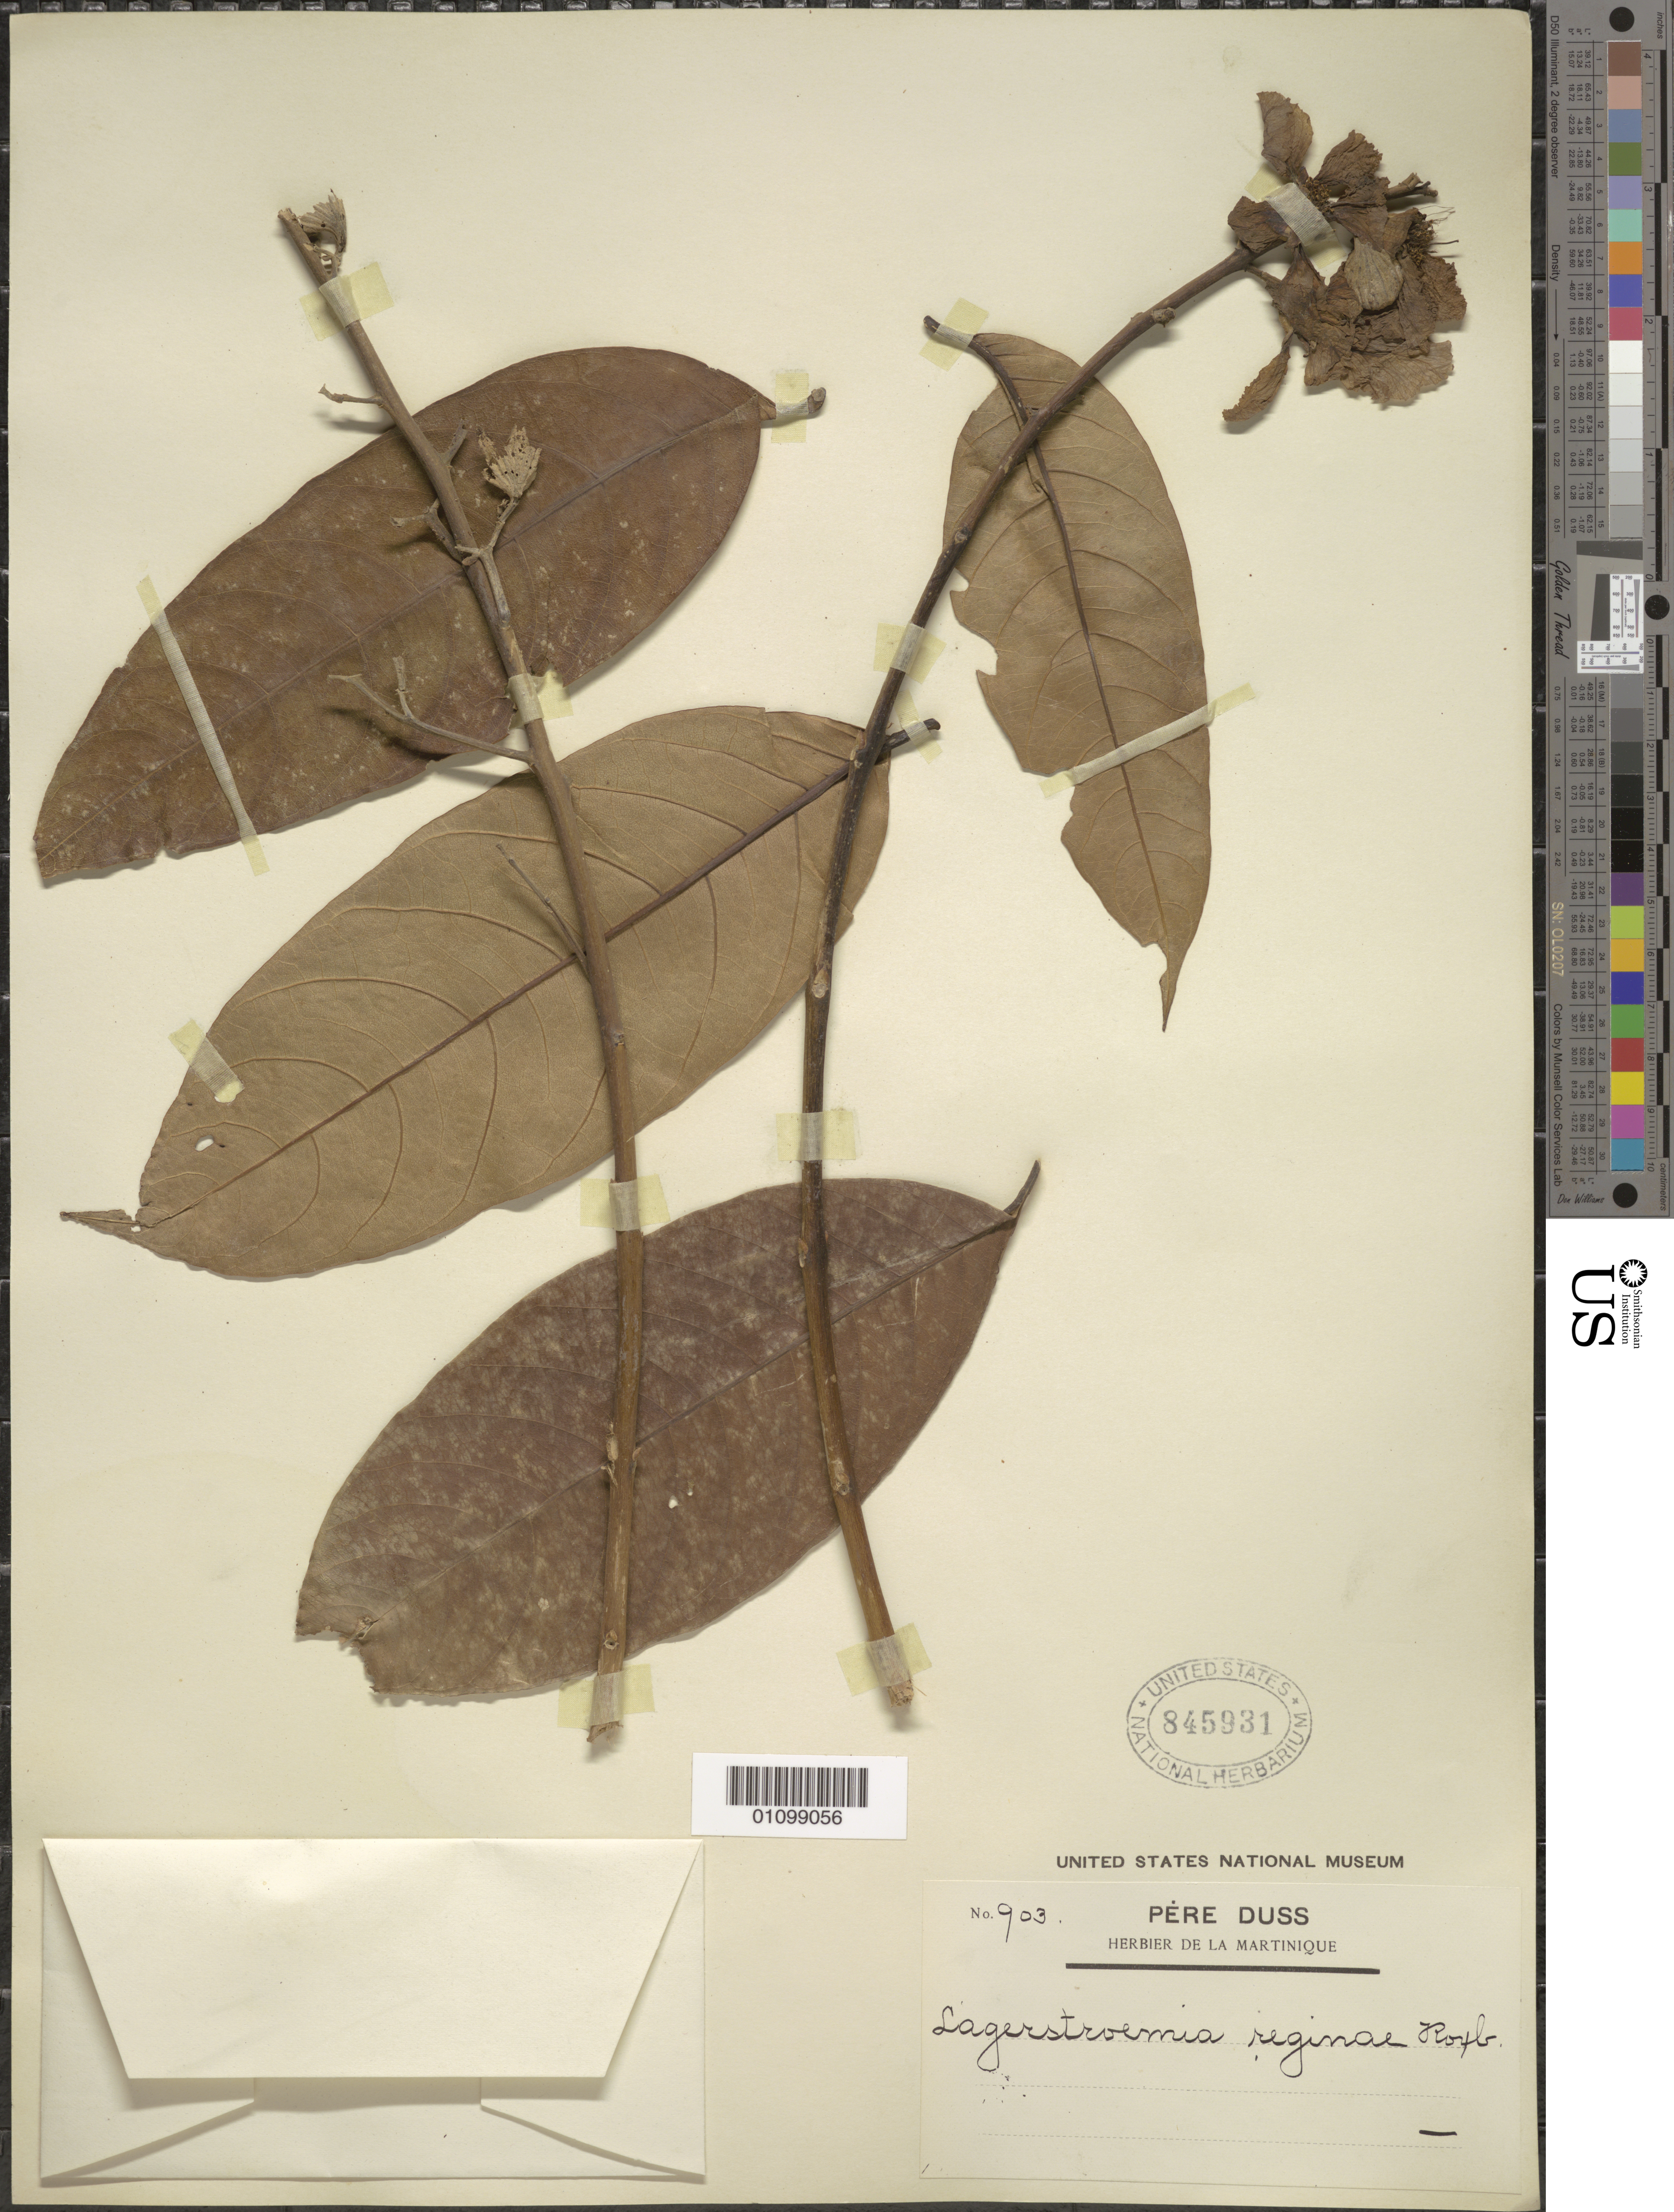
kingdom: Plantae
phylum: Tracheophyta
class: Magnoliopsida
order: Myrtales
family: Lythraceae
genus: Lagerstroemia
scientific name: Lagerstroemia speciosa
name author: (L.) Pers.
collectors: Père Duss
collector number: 903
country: Martinique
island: Martinique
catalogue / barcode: US 845931